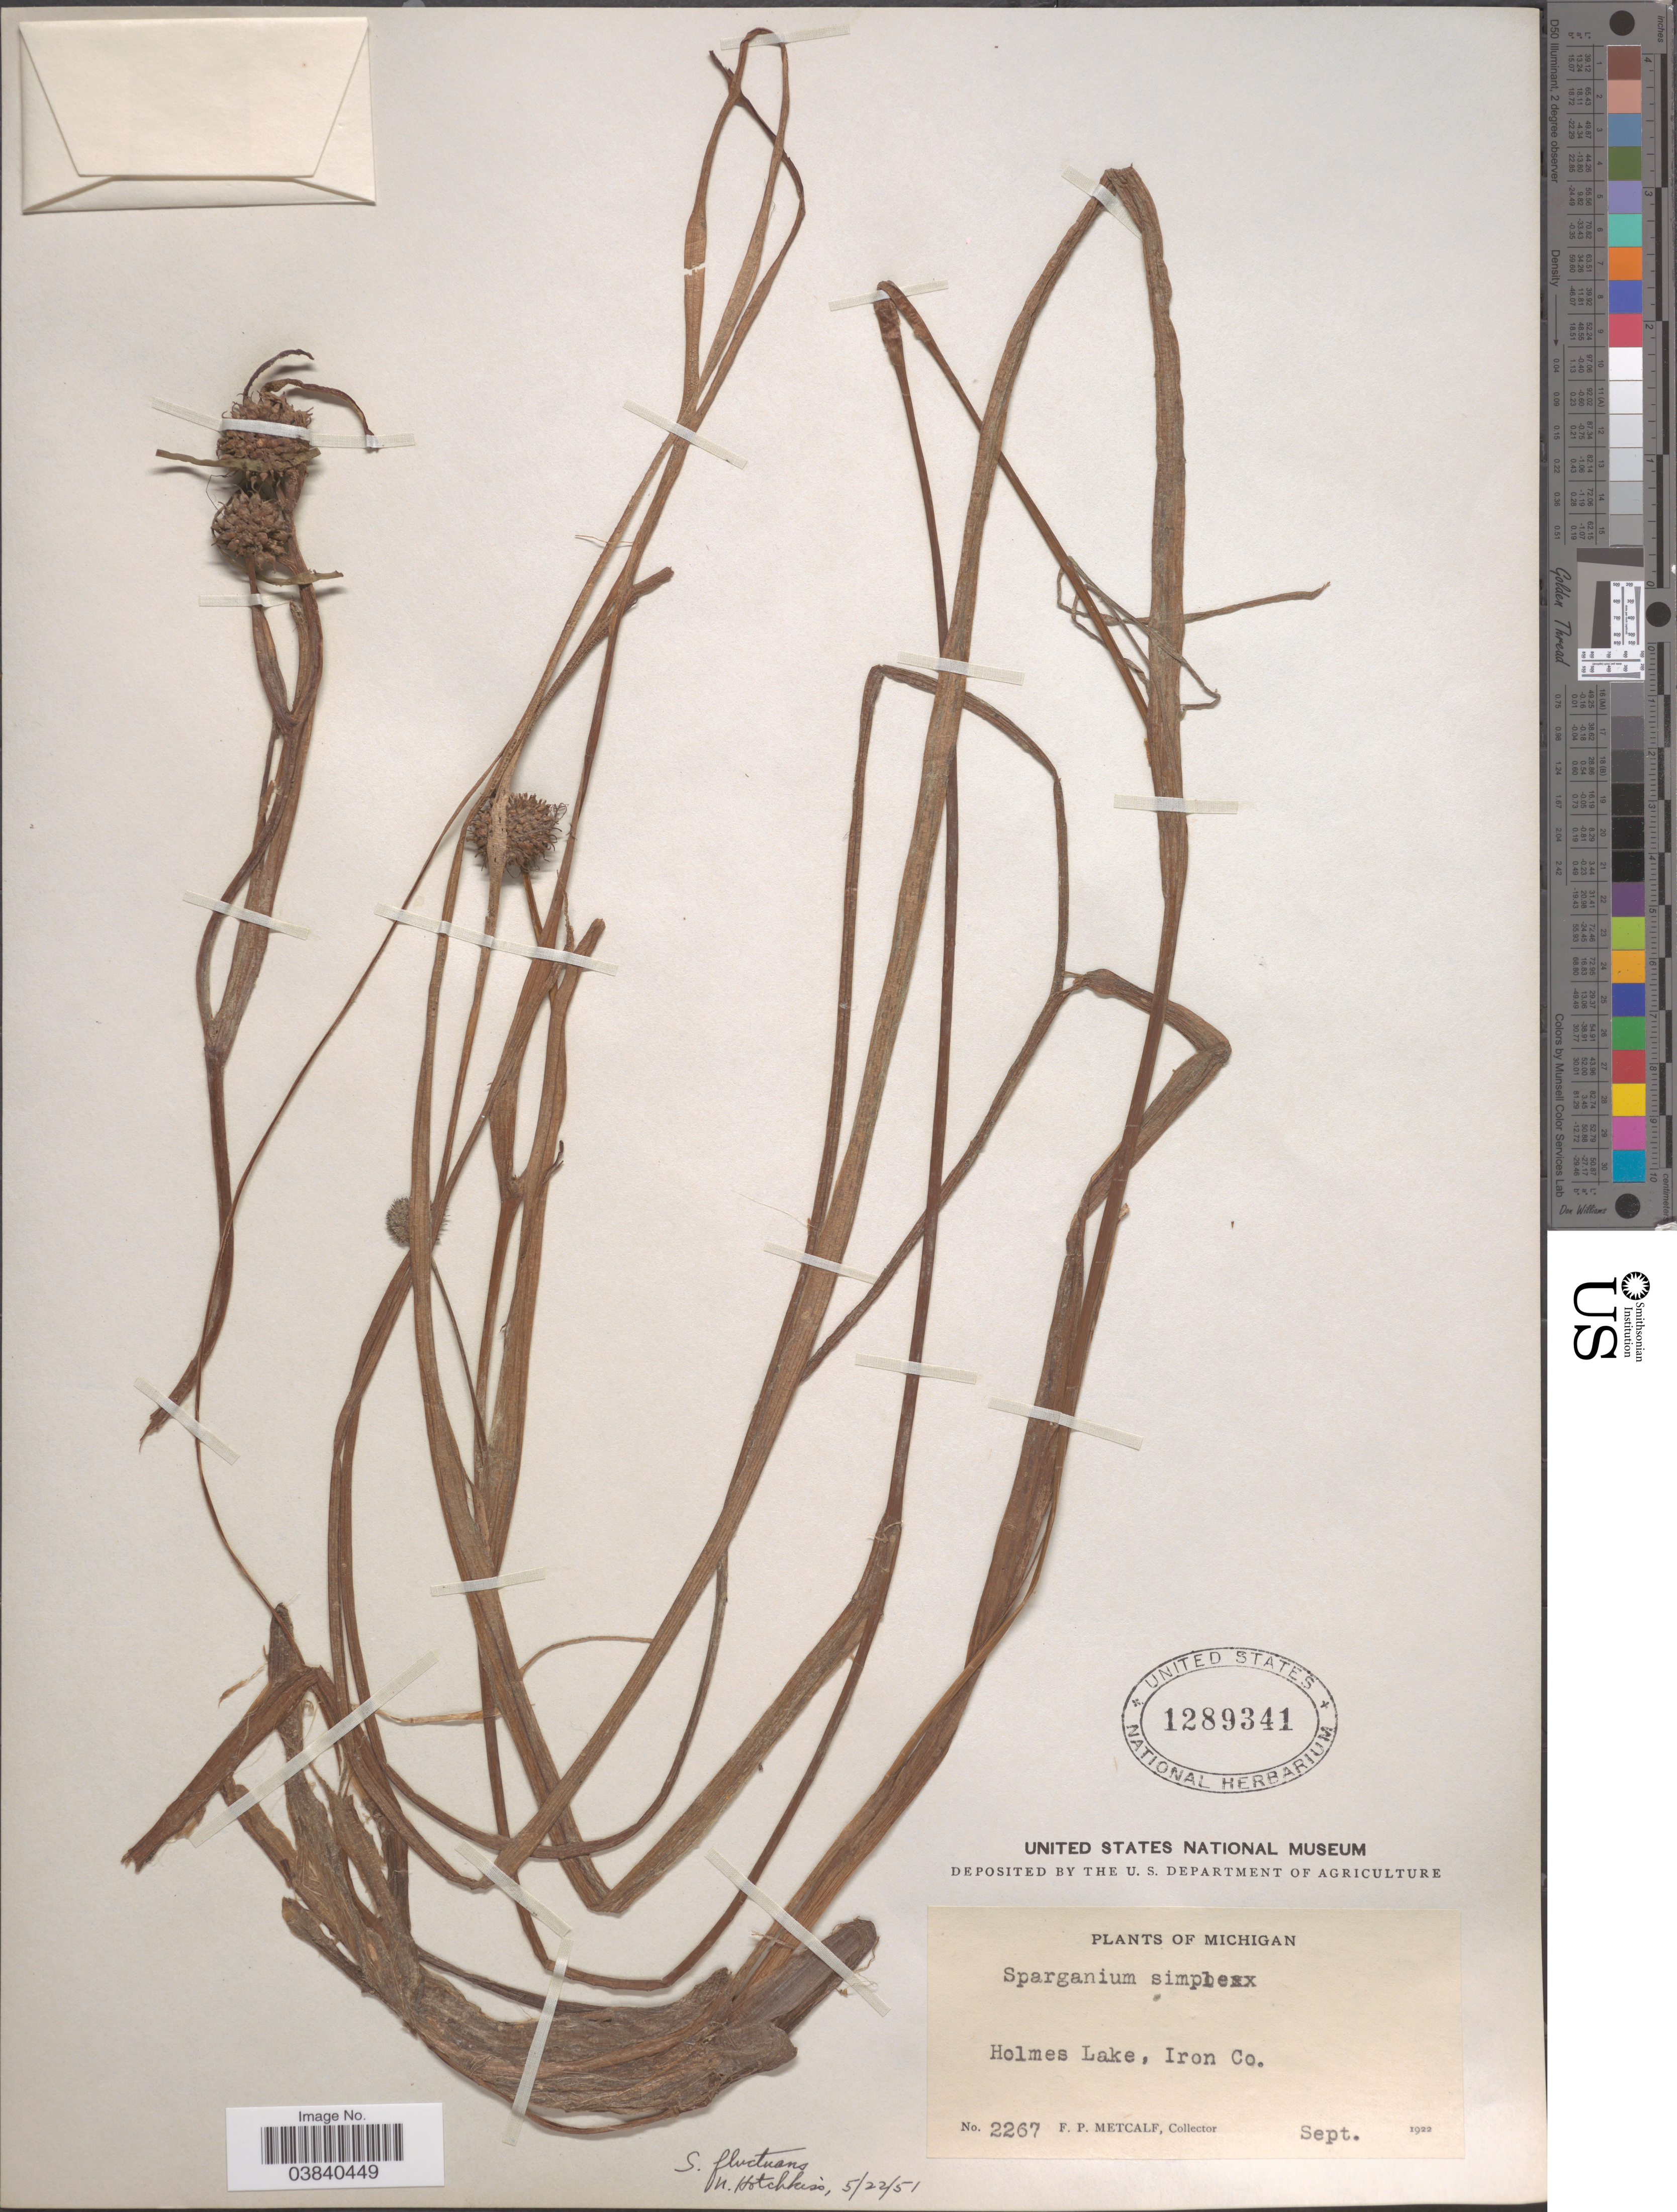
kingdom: Plantae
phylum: Tracheophyta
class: Liliopsida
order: Poales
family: Typhaceae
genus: Sparganium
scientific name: Sparganium fluctuans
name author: (Engelm.) B.L. Rob.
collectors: F. Metcalf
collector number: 2267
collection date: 1922-09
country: United States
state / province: Michigan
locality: Holmes Lake, Iron Co.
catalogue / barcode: US 1289341